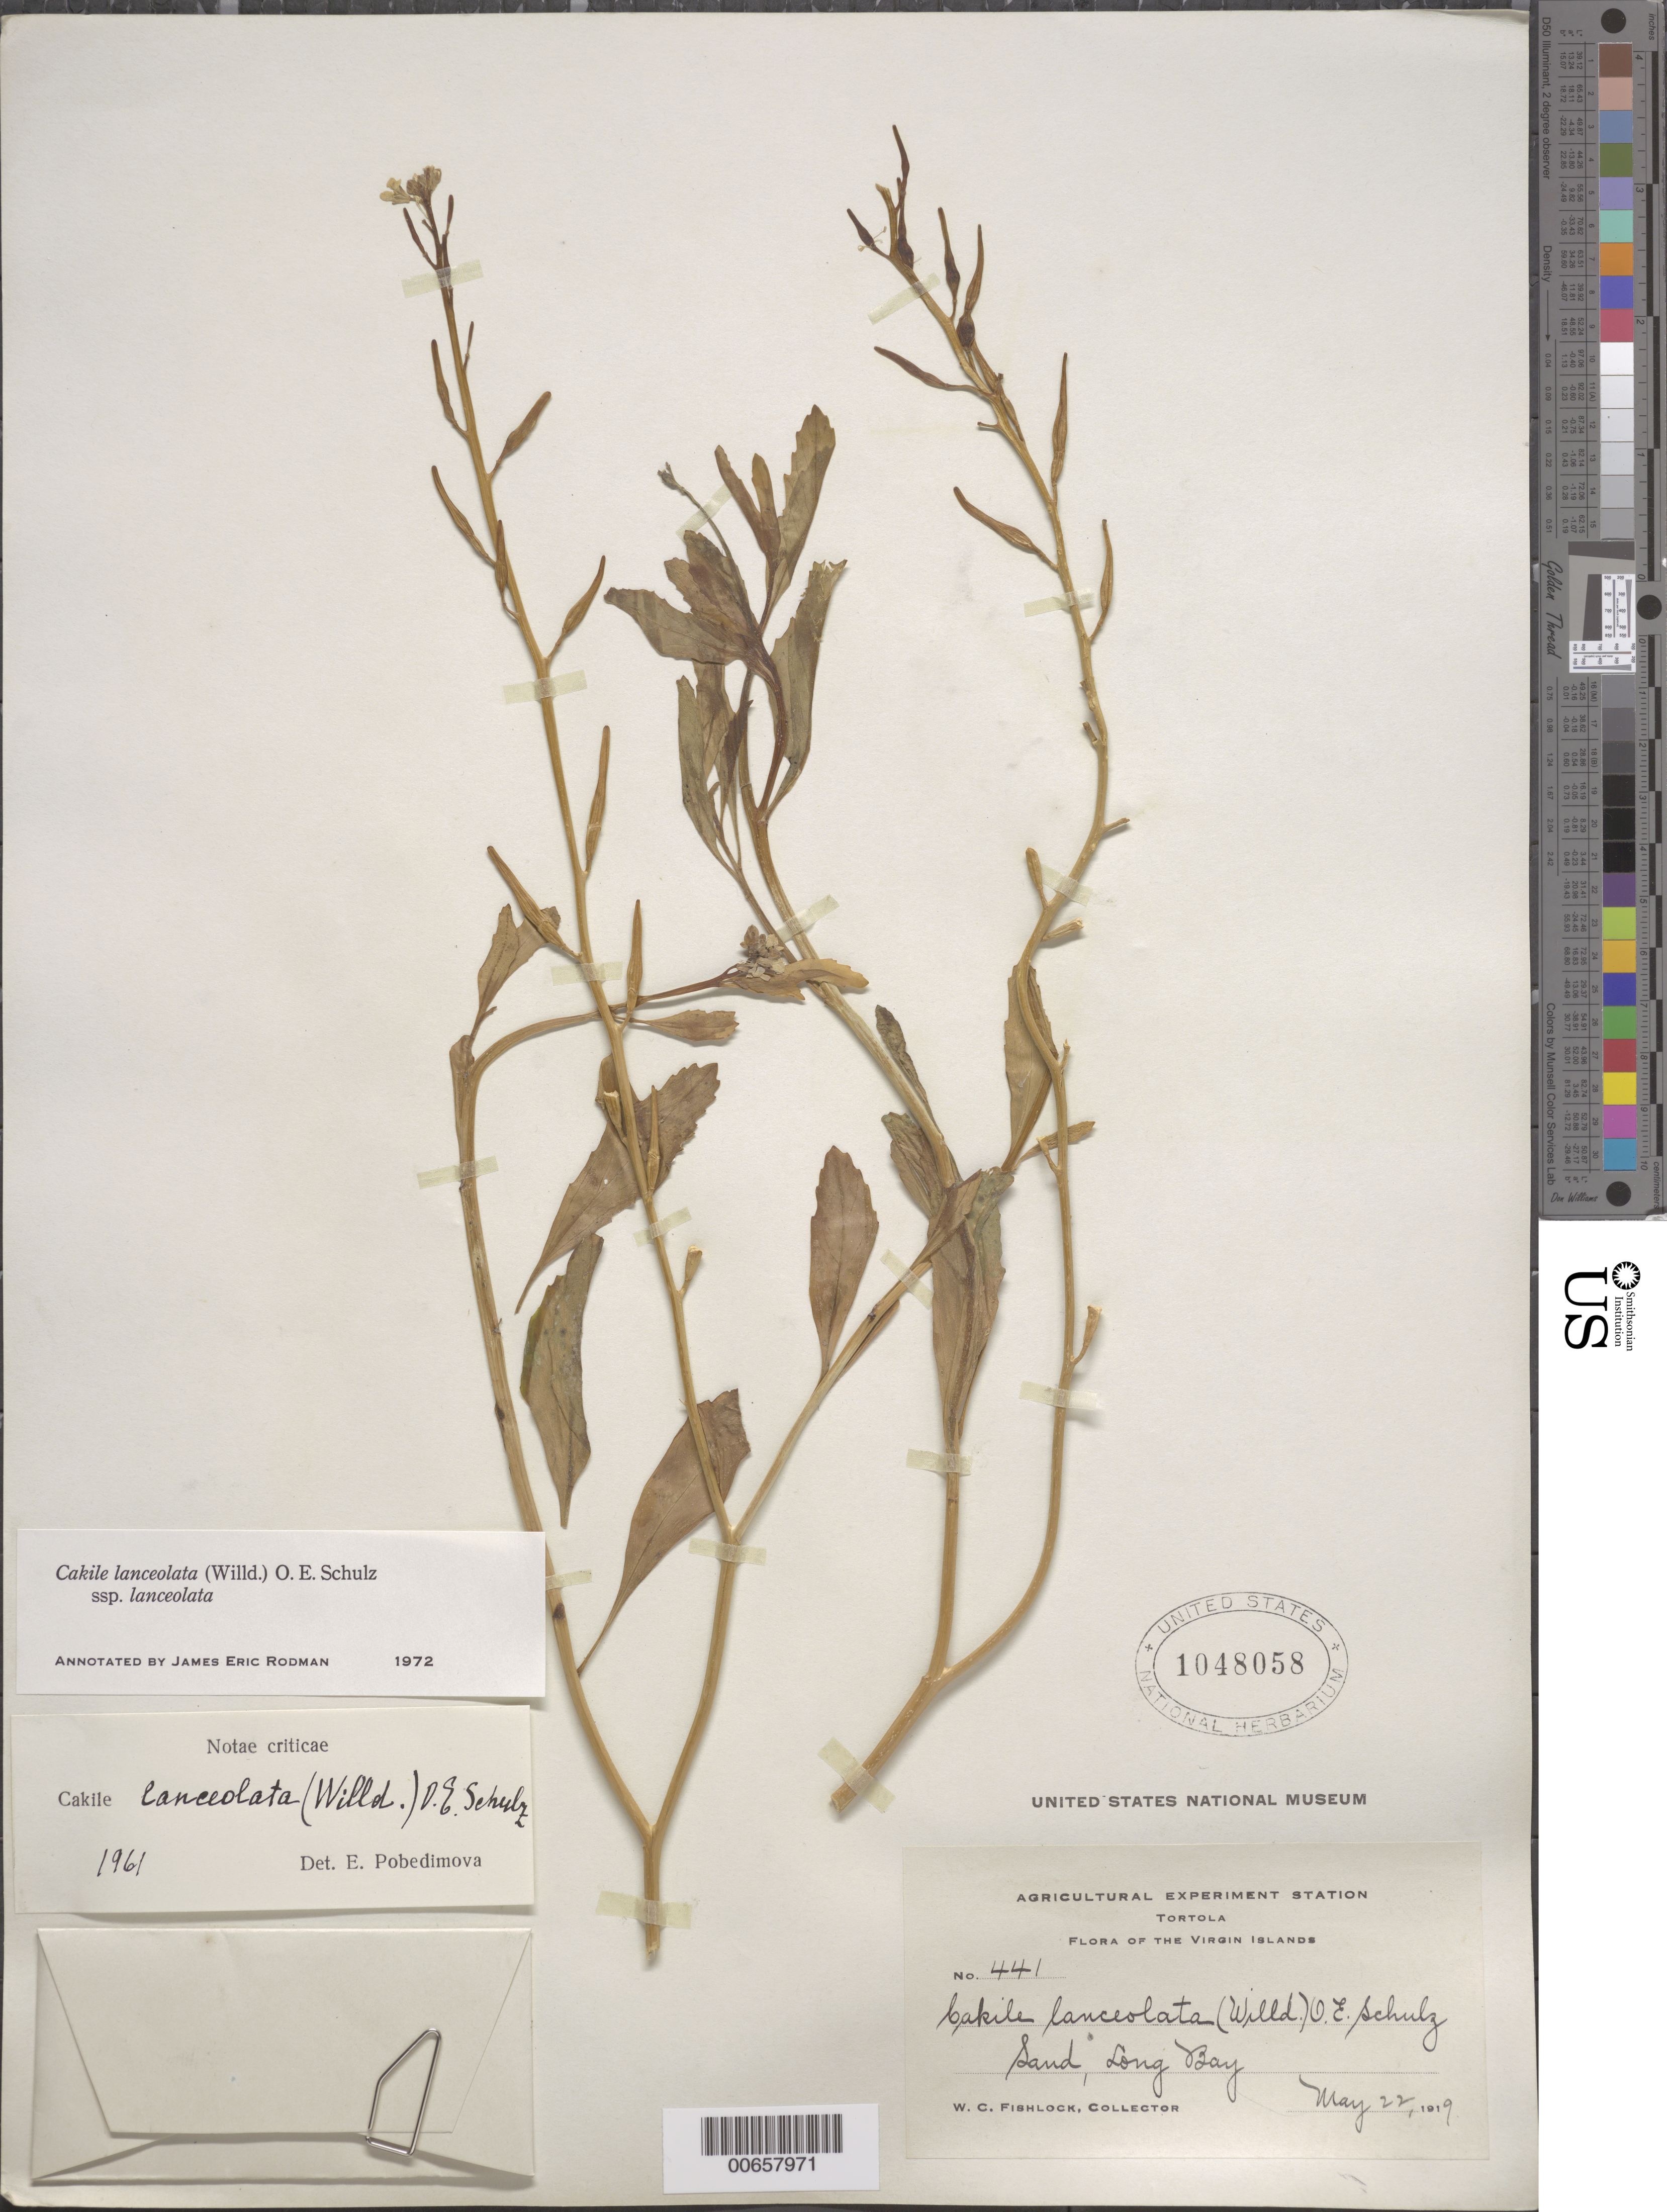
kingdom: Plantae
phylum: Tracheophyta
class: Magnoliopsida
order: Brassicales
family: Brassicaceae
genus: Cakile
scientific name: Cakile lanceolata subsp. lanceolata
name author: (Willd.) O.E. Schulz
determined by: Rodman, J. E.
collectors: W. Fishlock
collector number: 441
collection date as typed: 22 May 1919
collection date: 1919-05-22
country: British Virgin Islands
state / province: Tortola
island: Tortola Island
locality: Long Bay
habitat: Sand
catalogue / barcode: US 1048058